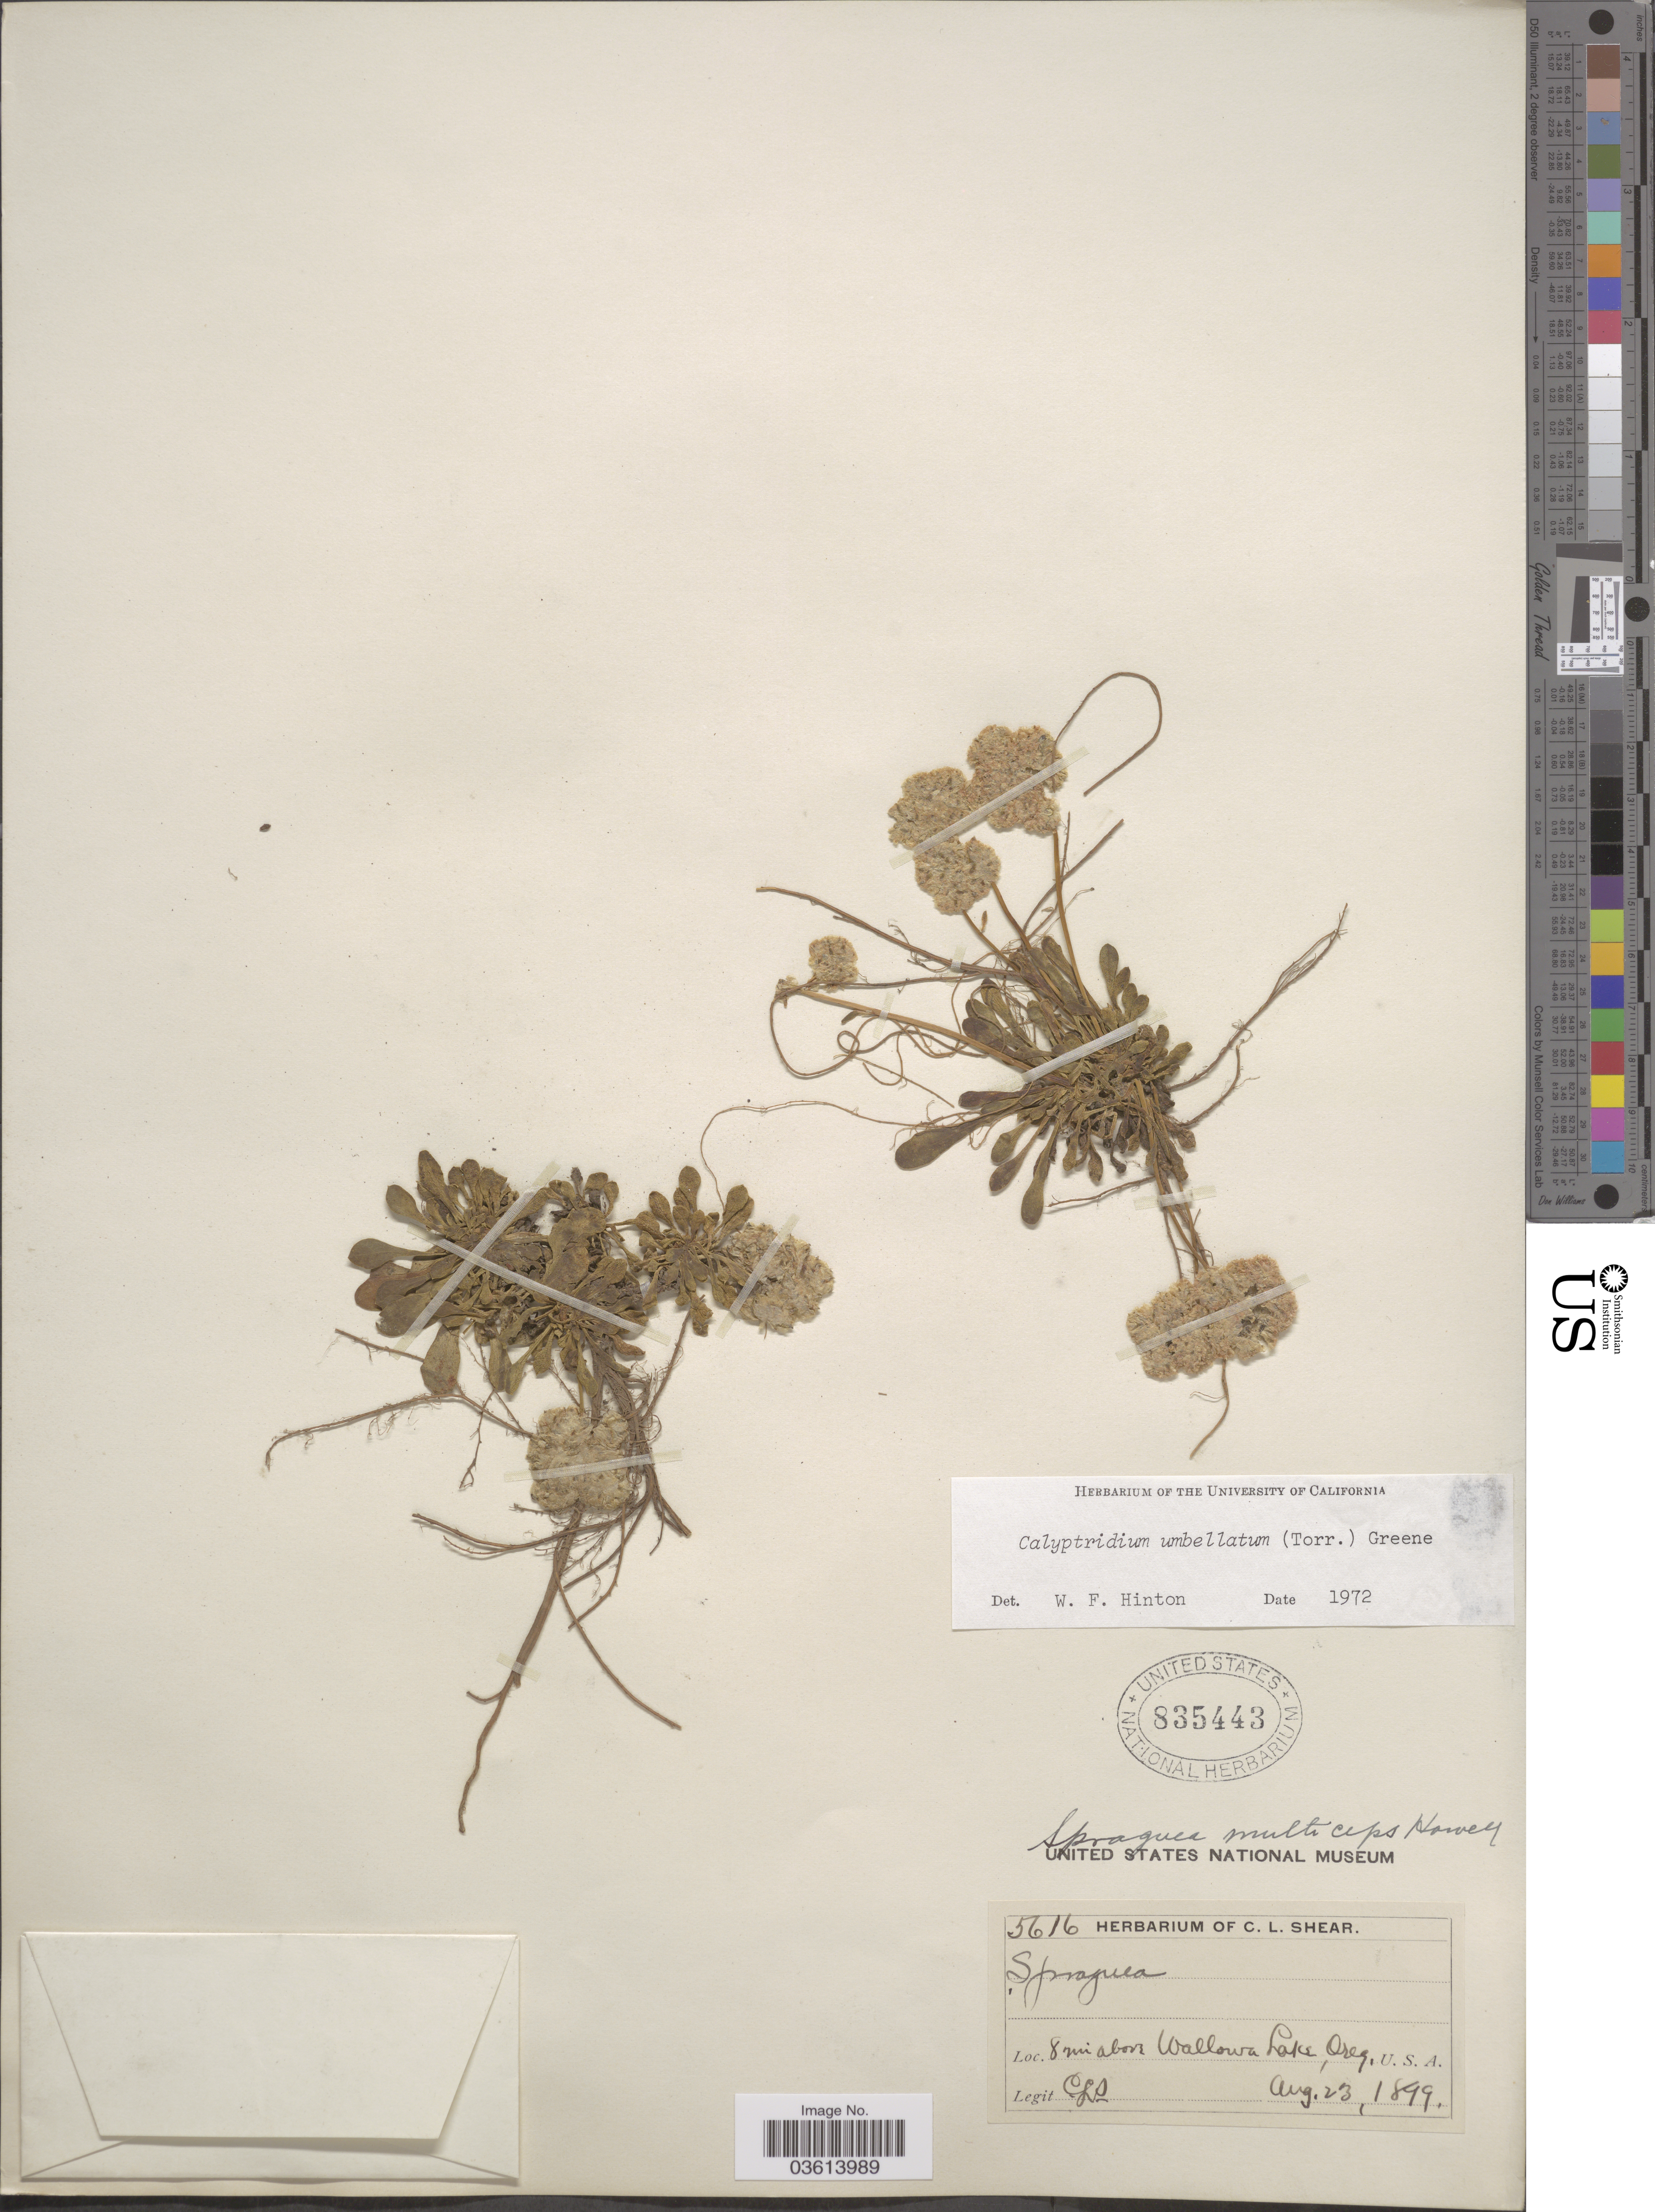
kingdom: Plantae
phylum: Tracheophyta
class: Magnoliopsida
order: Caryophyllales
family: Montiaceae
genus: Calyptridium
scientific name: Calyptridium umbellatum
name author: (Torr.) Greene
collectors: C. L. Shear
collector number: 5616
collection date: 1899-08-23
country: United States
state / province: Oregon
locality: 8 mi above Wallowa Lake.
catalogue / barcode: US 835443